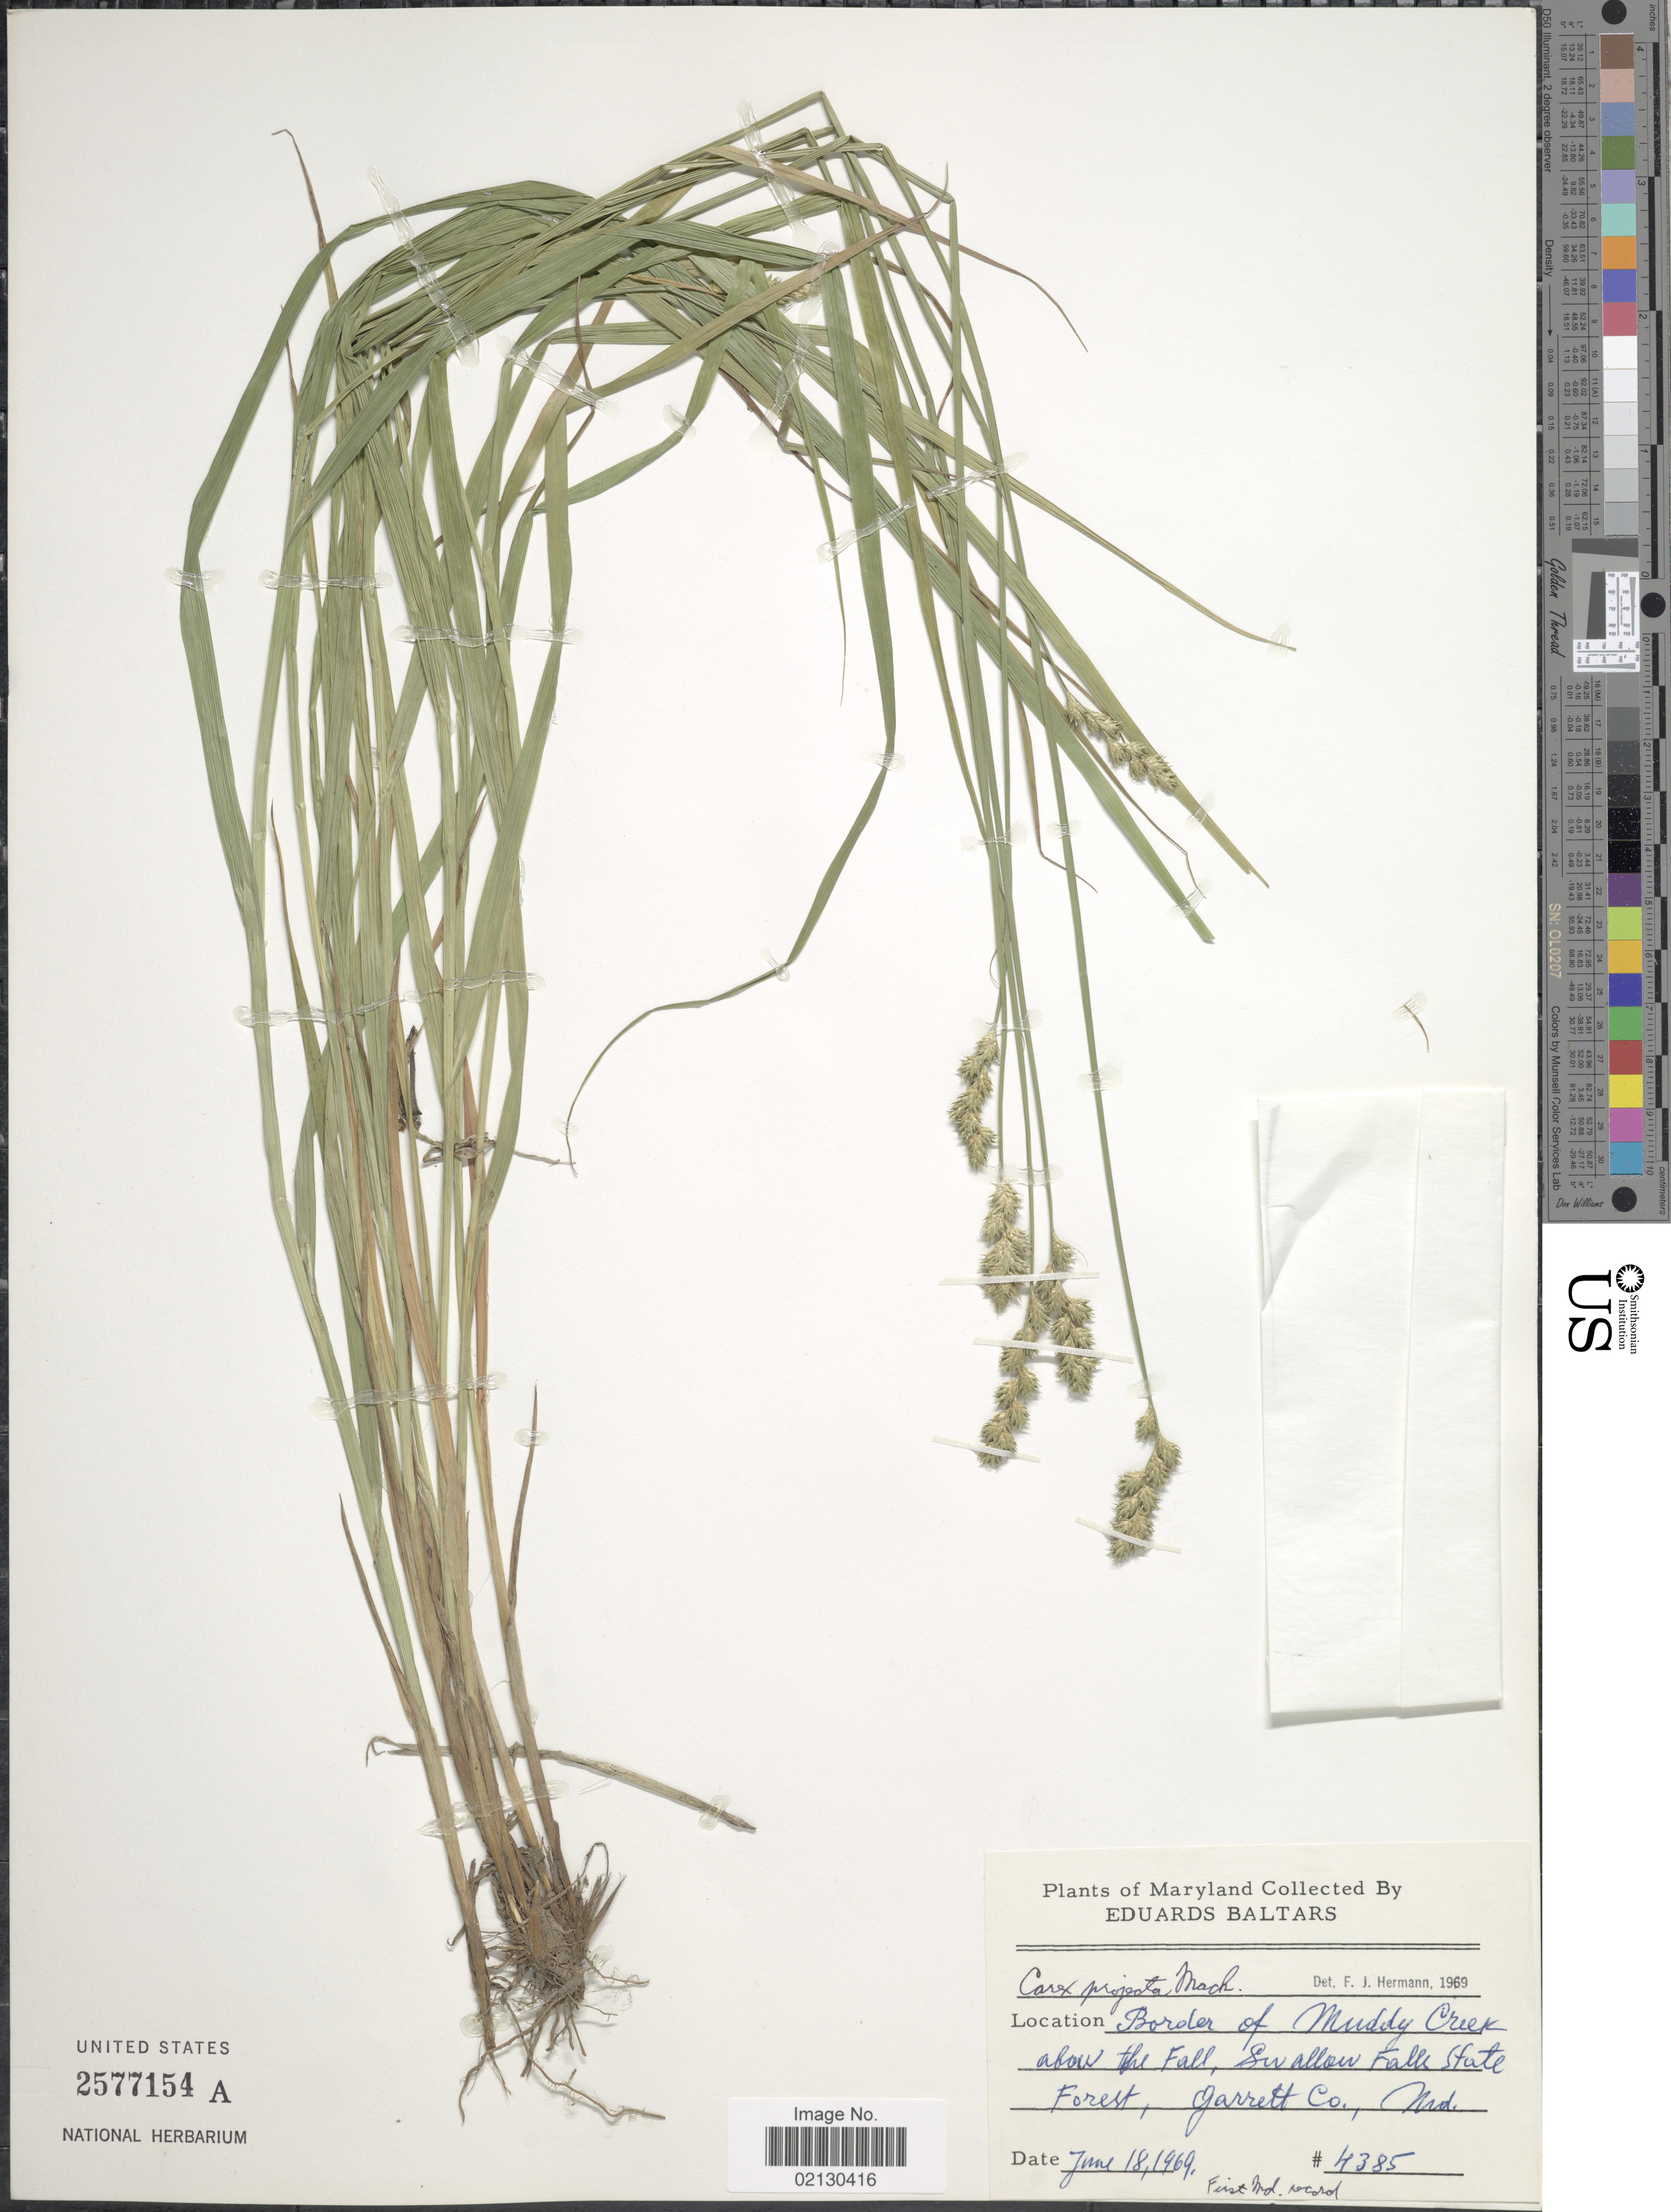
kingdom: Plantae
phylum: Tracheophyta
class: Liliopsida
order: Poales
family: Cyperaceae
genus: Carex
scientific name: Carex projecta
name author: Mack.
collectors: E. Baltars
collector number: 4385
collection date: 1969-06-18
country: United States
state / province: Maryland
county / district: Garrett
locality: Border of Muddy Creek above the Fall, Swallow Falk State Forest, Garrett Co.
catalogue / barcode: US 2577154A